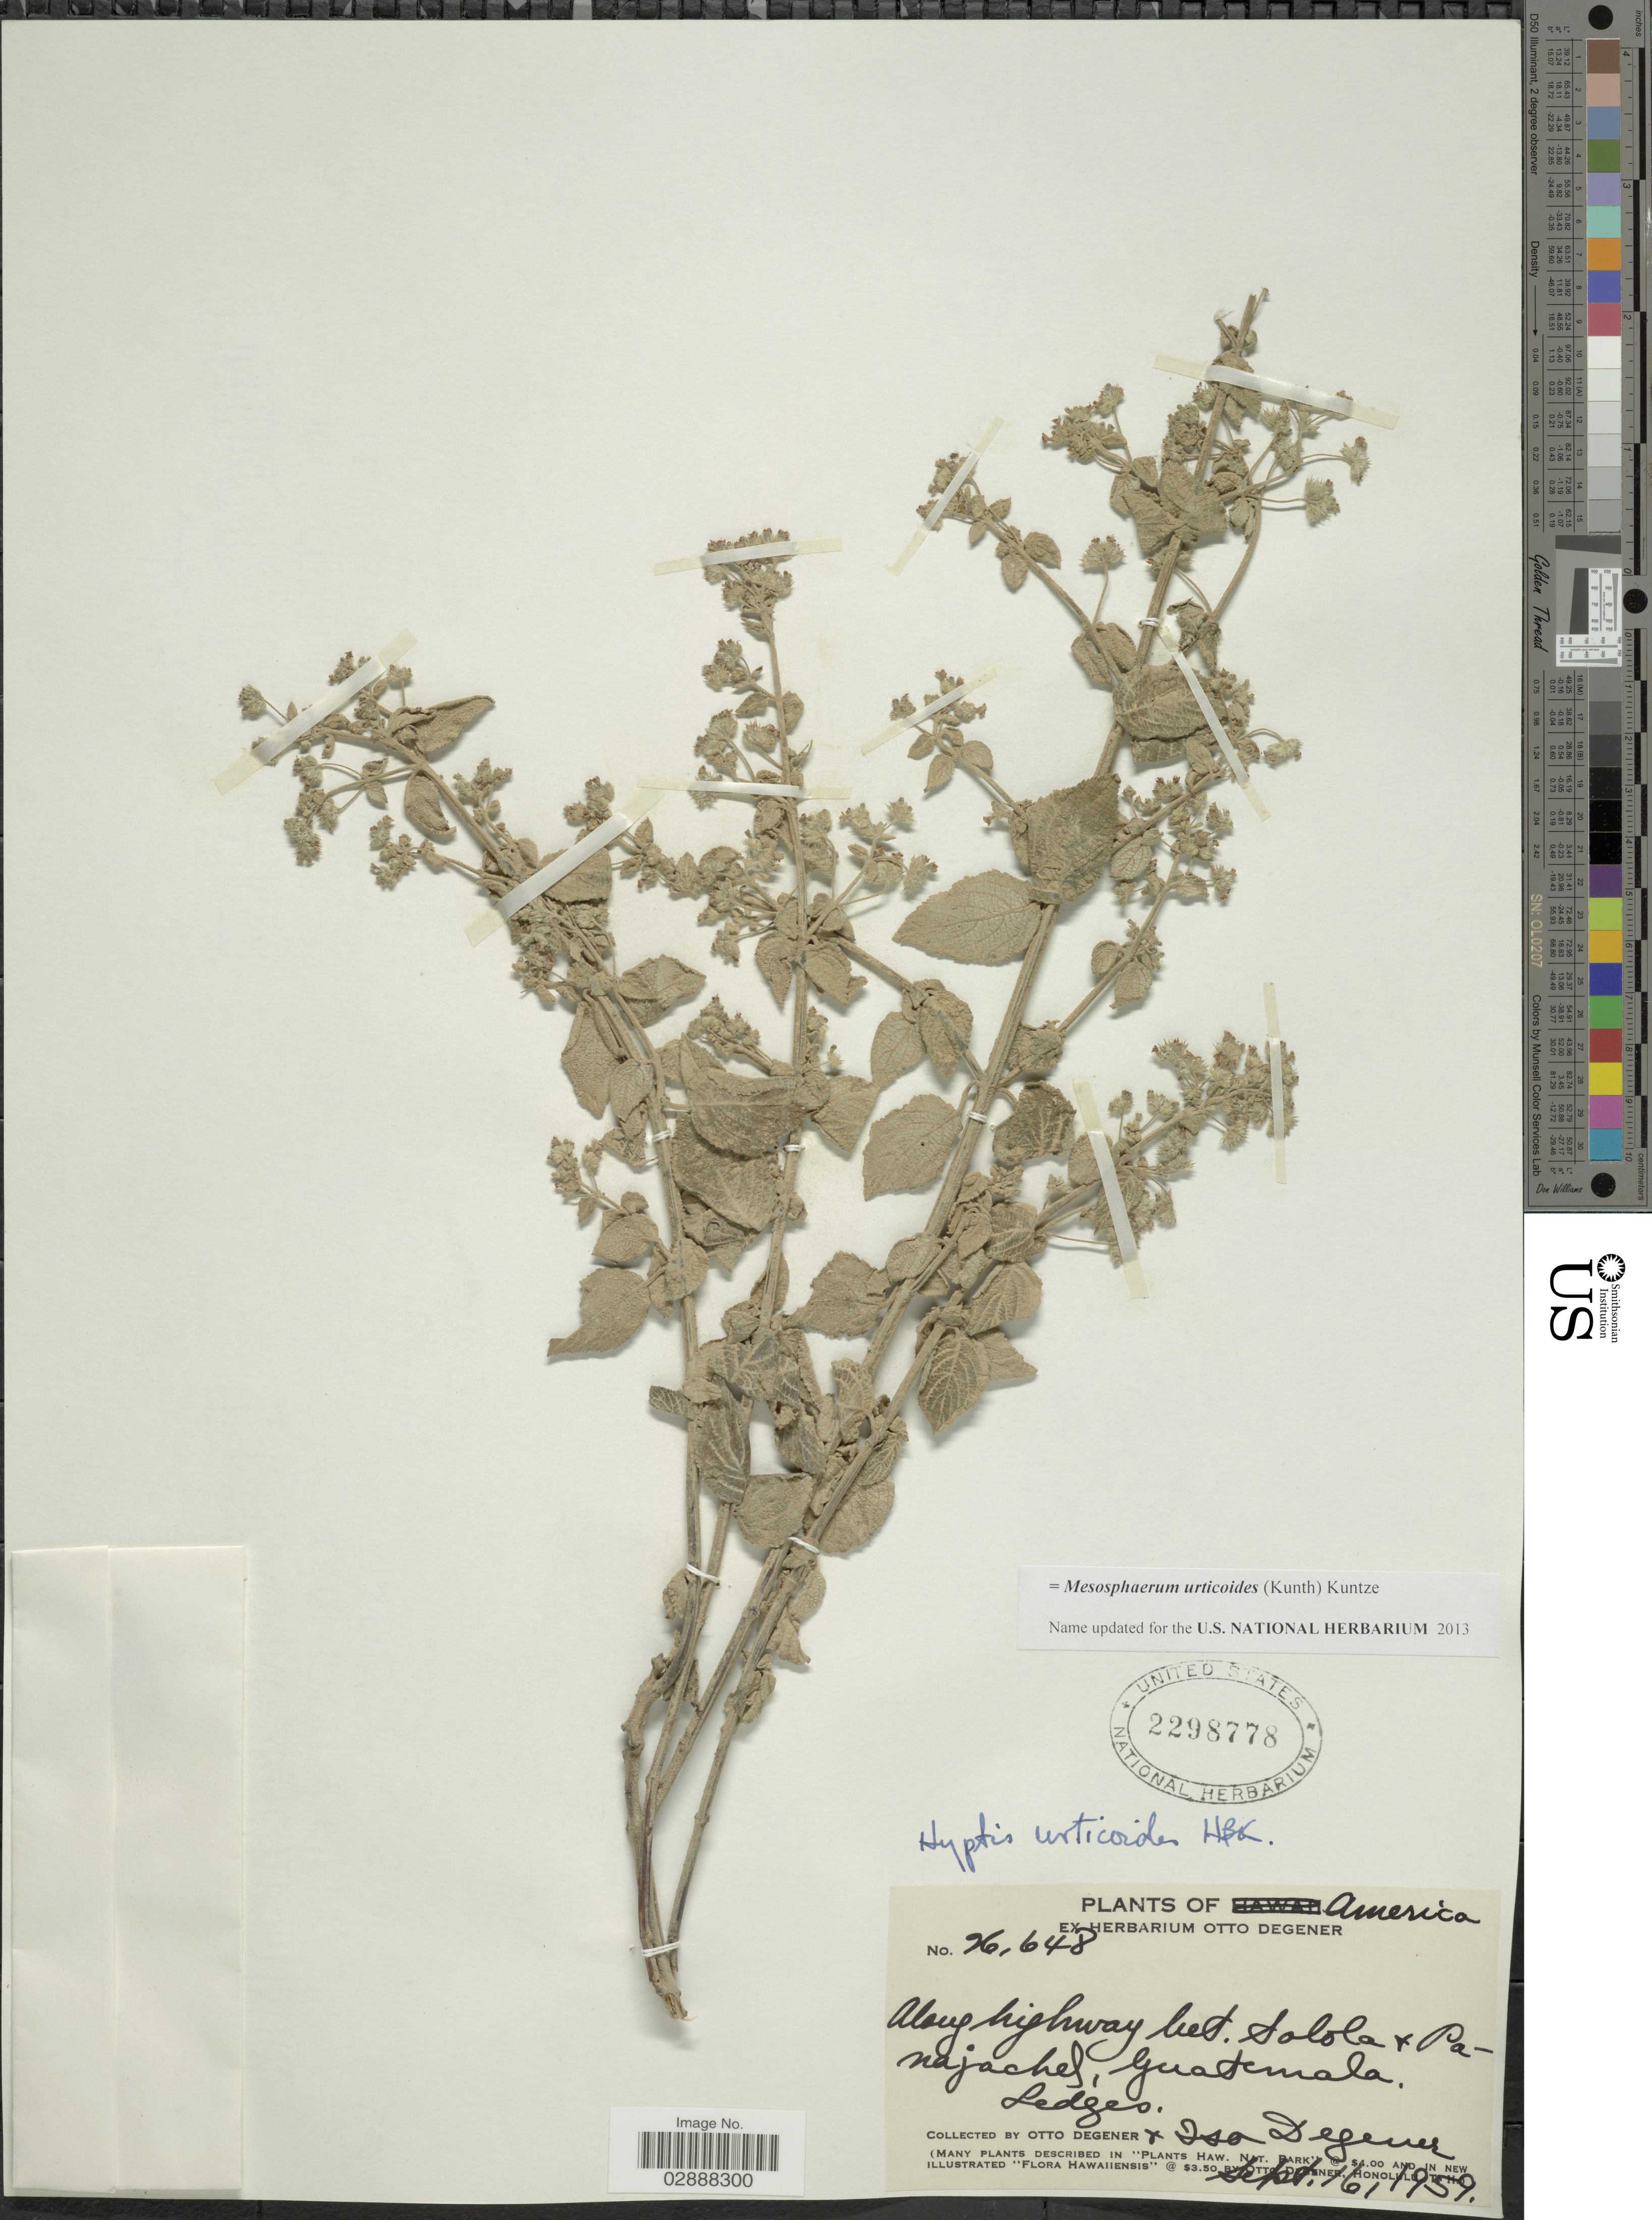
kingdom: Plantae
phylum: Tracheophyta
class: Magnoliopsida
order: Lamiales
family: Lamiaceae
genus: Mesosphaerum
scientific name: Mesosphaerum urticoides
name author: (Kunth) Kuntze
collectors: O. Degener & I. Degener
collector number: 26648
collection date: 1959-09-16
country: Guatemala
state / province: Sololá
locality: Along highway bet. Solola & Panajachel.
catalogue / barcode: US 2298778